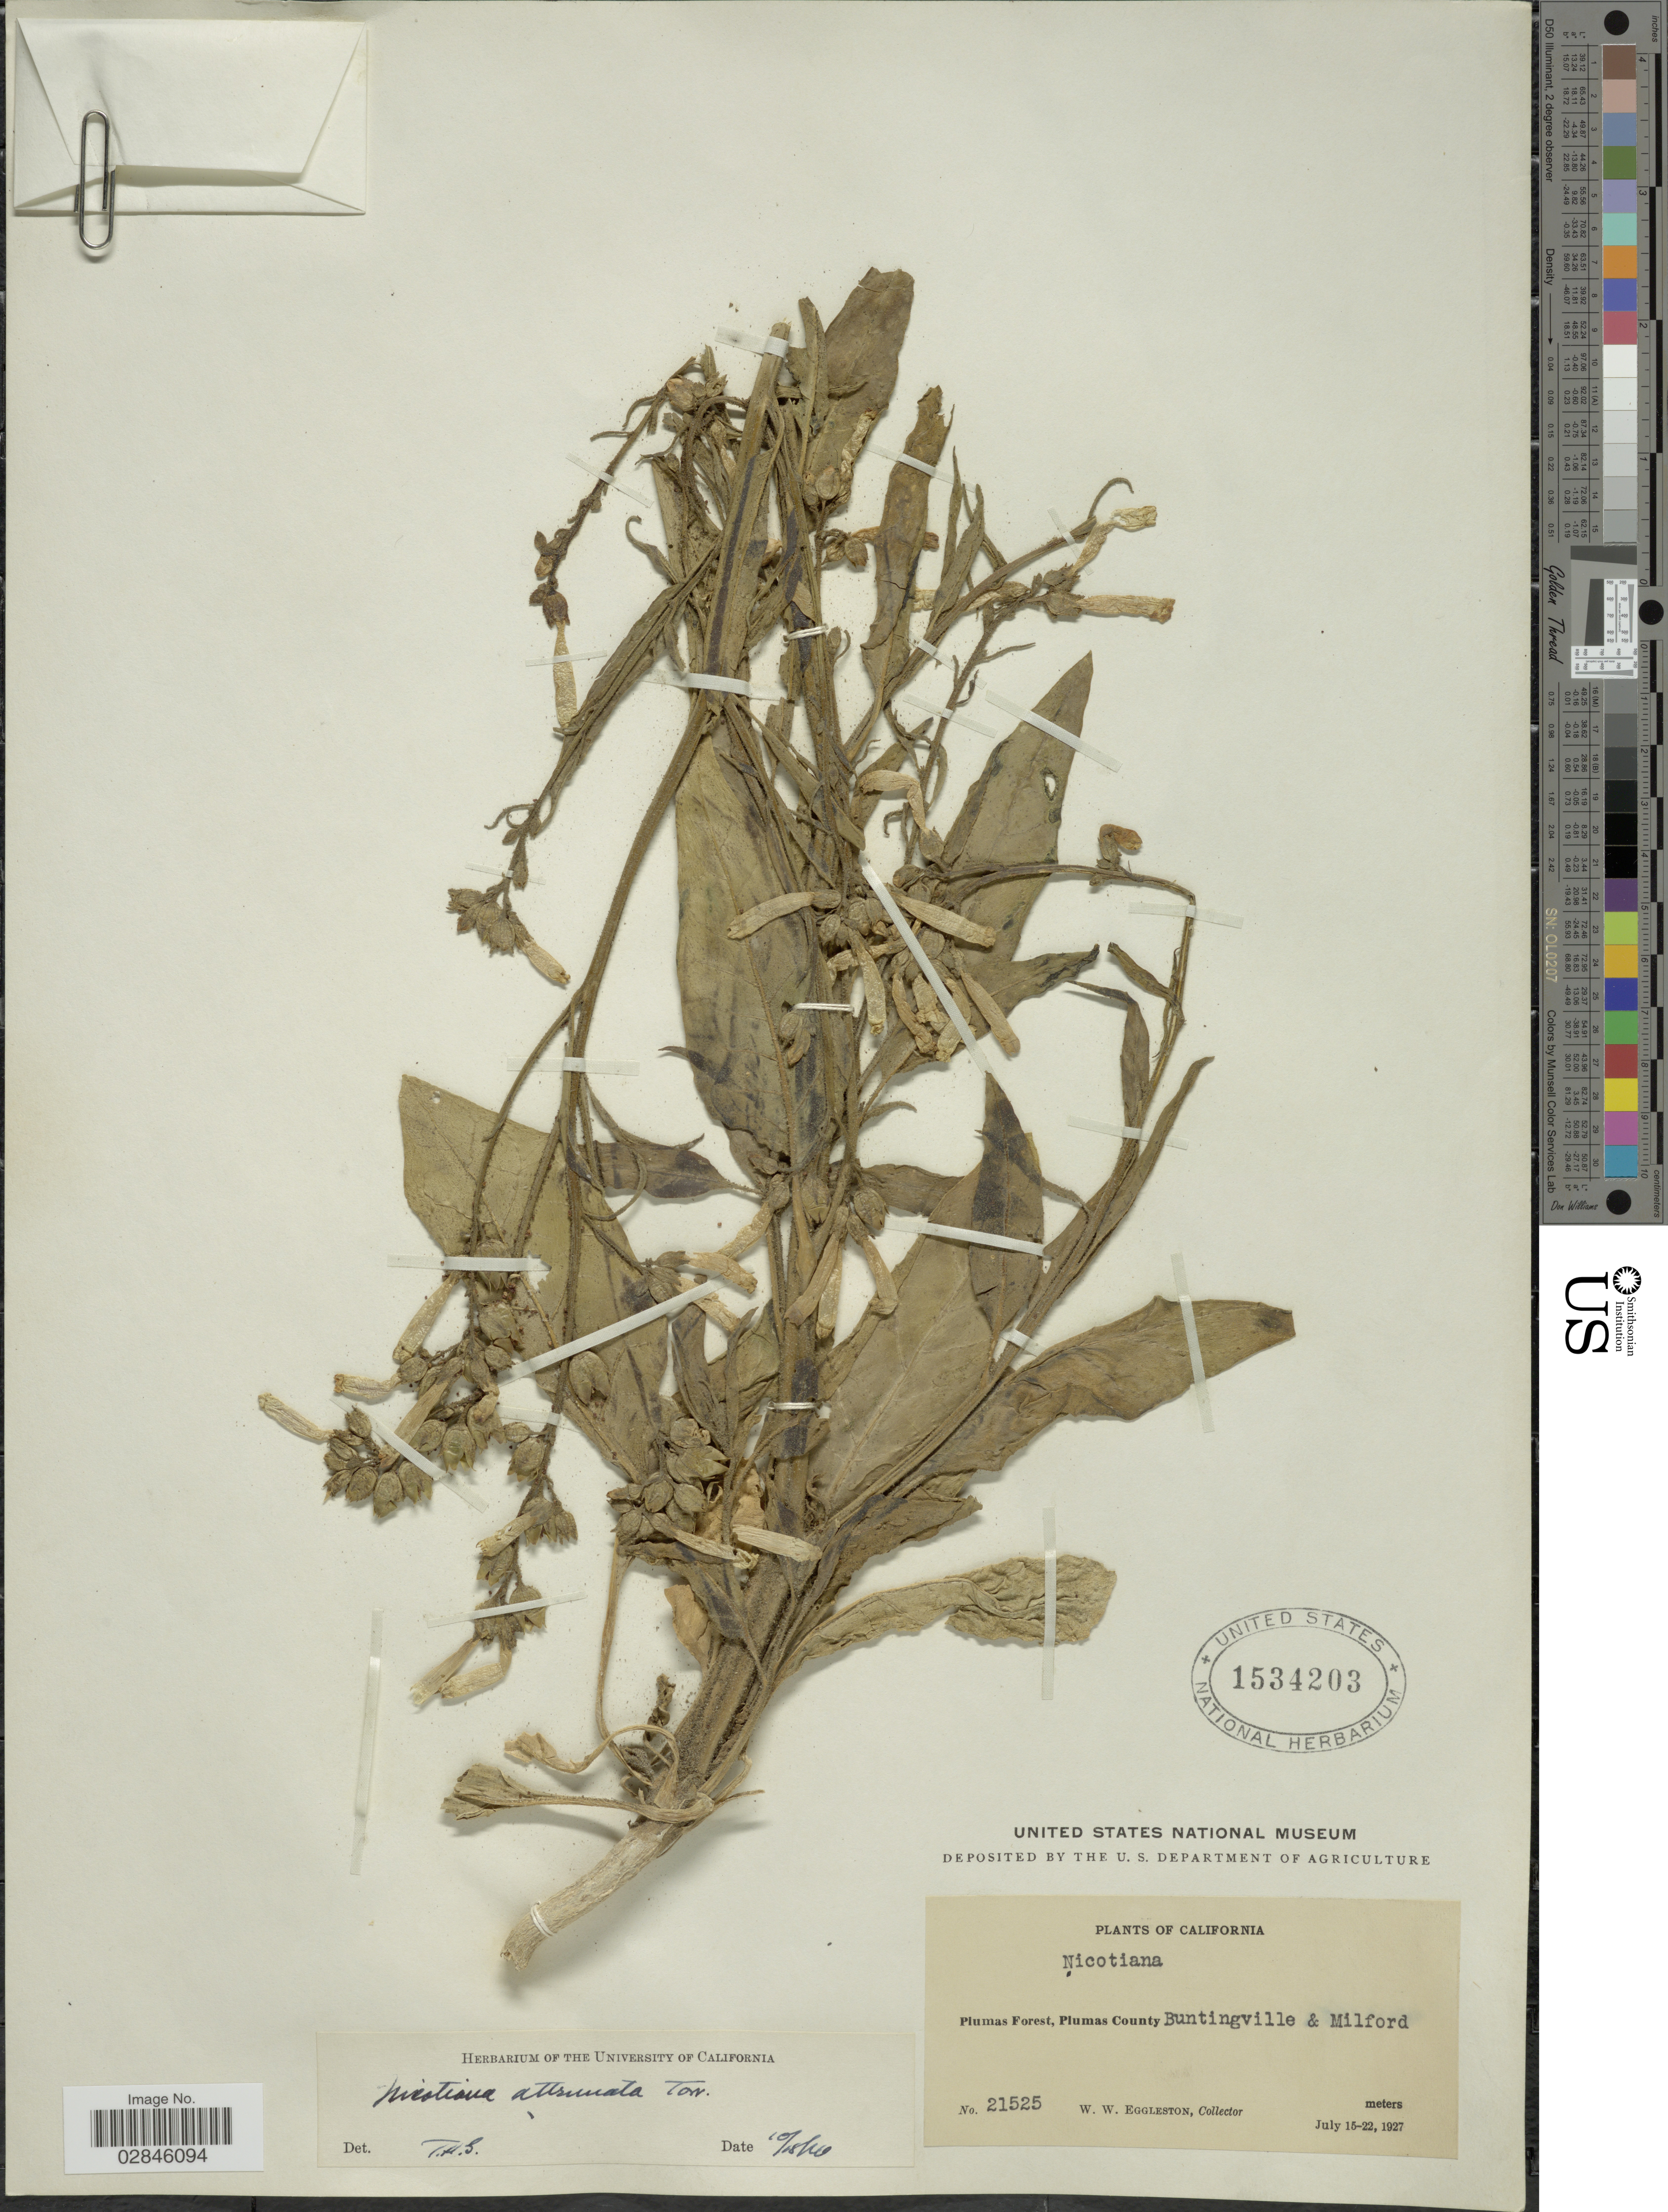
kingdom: Plantae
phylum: Tracheophyta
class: Magnoliopsida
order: Solanales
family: Solanaceae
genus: Nicotiana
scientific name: Nicotiana attenuata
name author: Torr. ex S. Watson in C. King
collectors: W. W. Eggleston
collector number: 21525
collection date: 1927-07-15/1927-07-22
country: United States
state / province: California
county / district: Plumas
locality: Plumas Forest, Plumas County. Buntingville & Milford.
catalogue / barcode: US 1534203